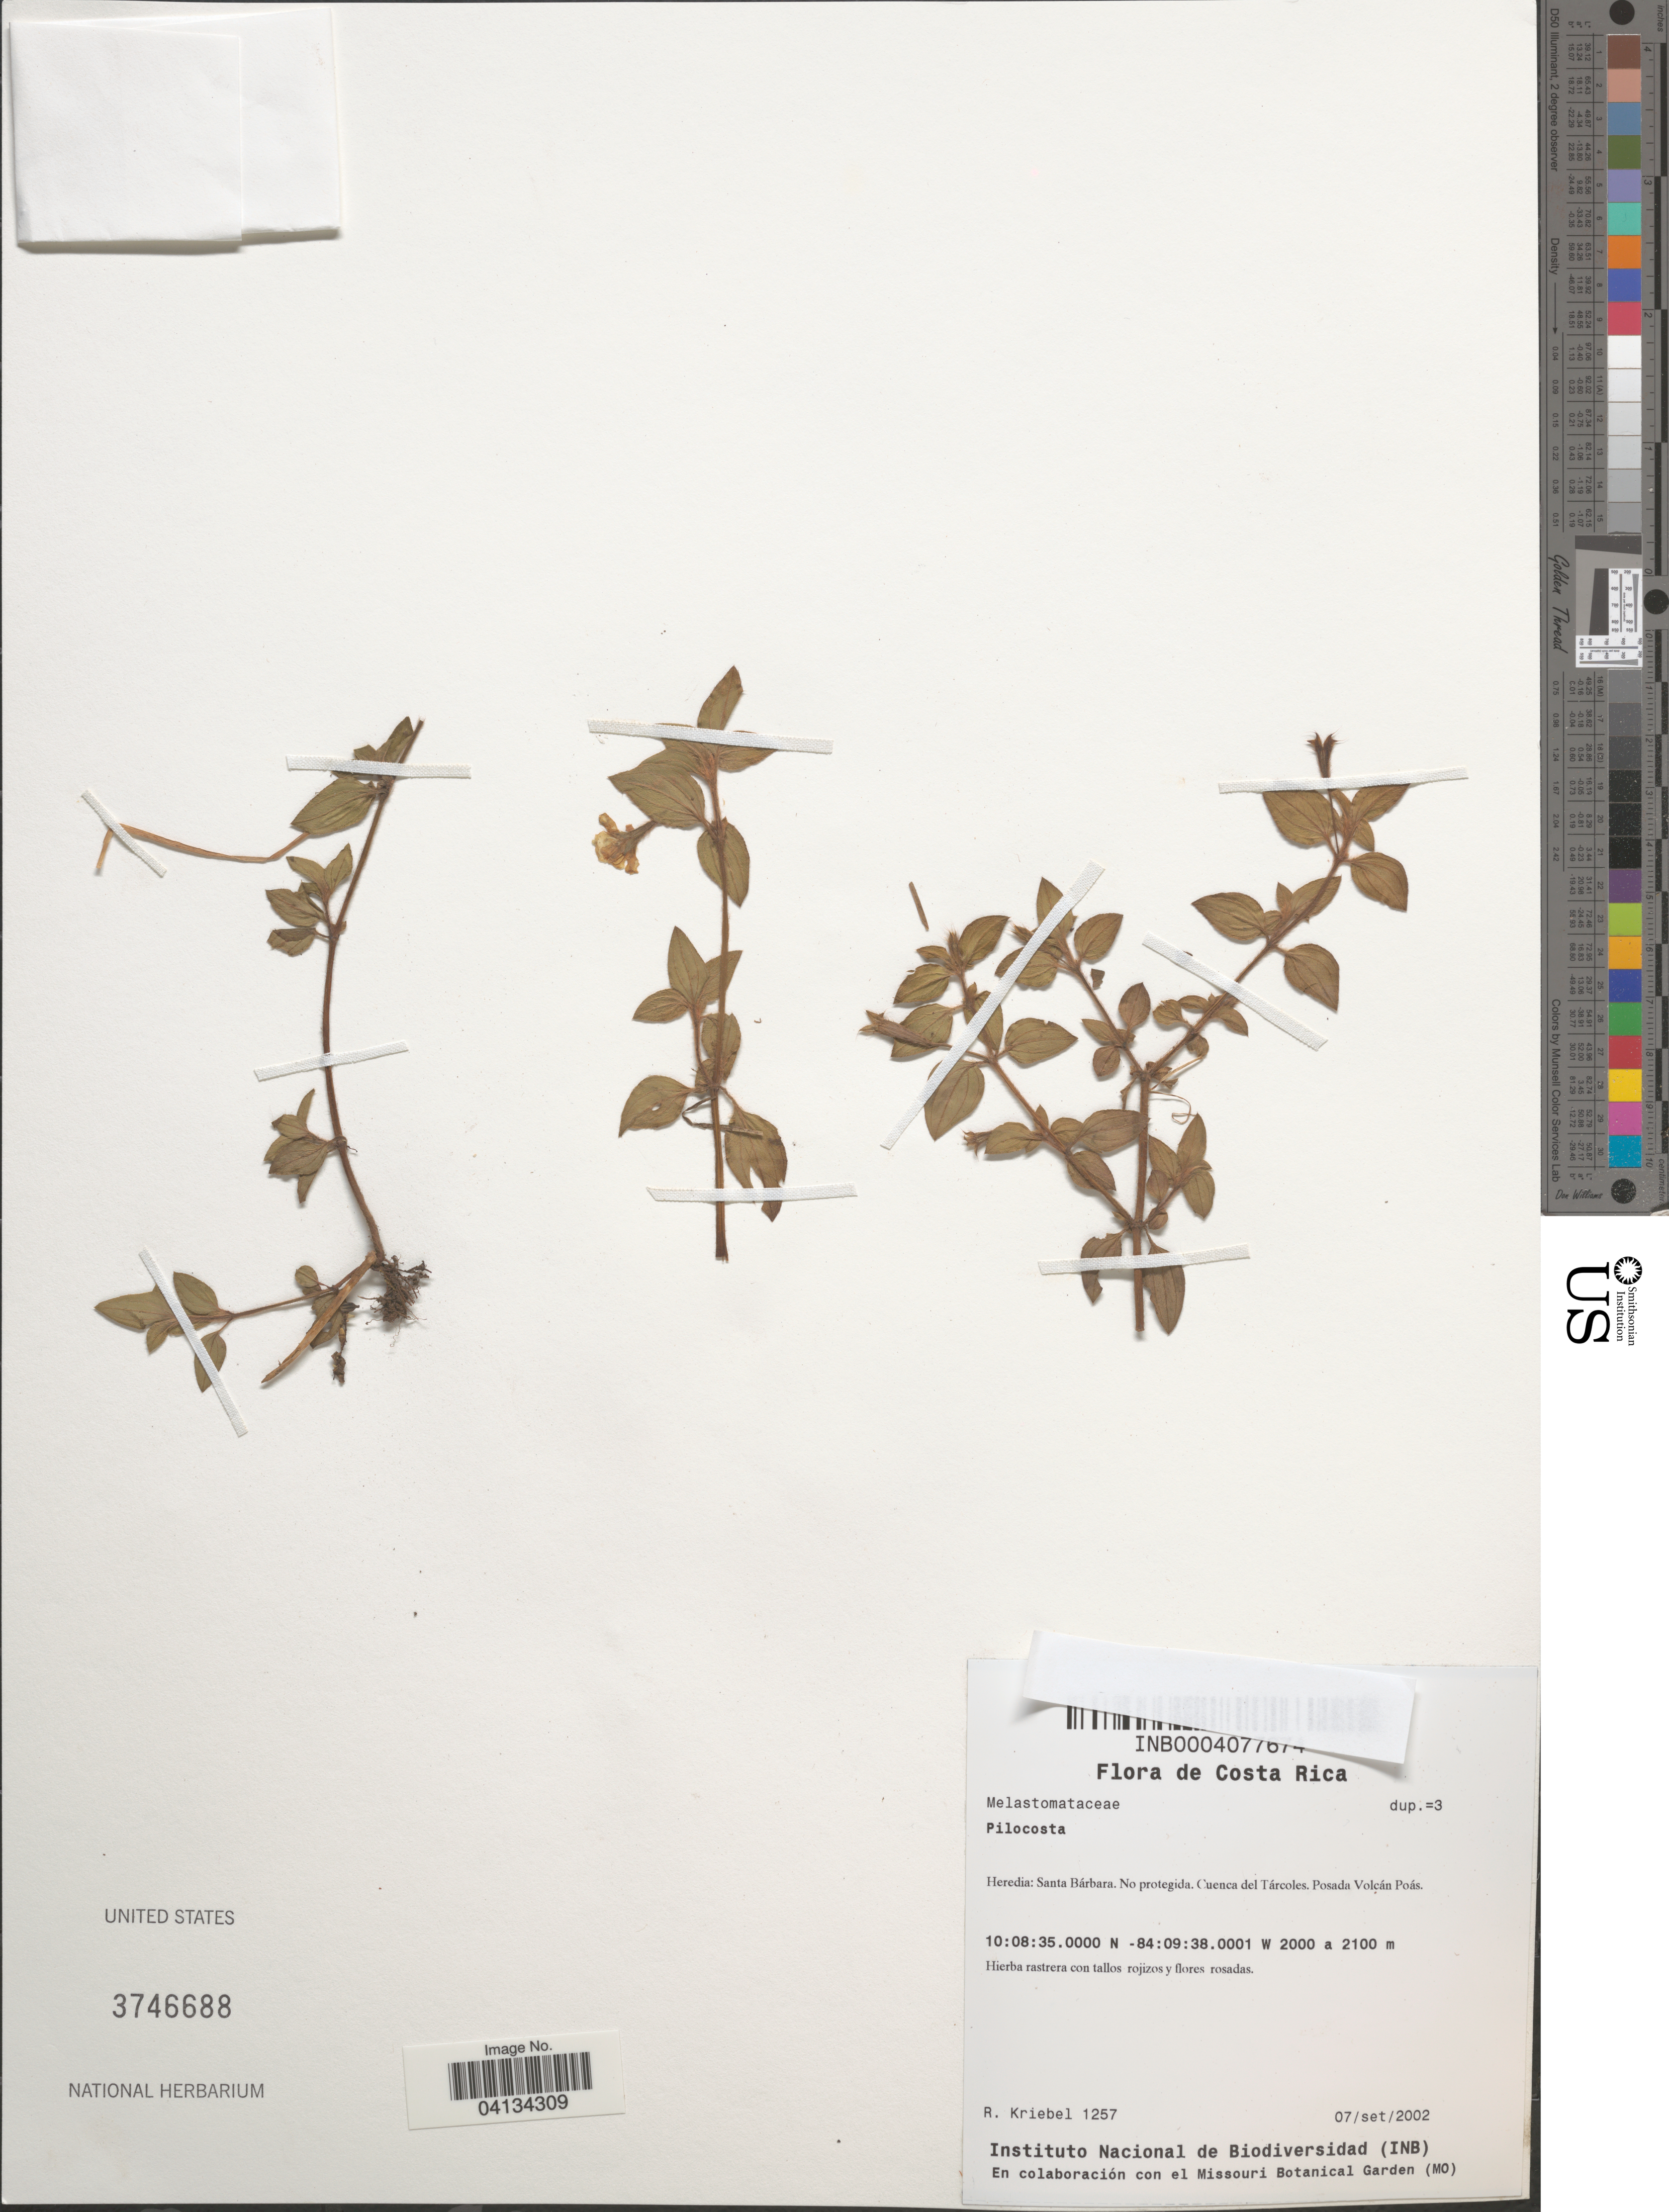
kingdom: Plantae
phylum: Tracheophyta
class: Magnoliopsida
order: Myrtales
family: Melastomataceae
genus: Pilocosta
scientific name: Pilocosta sp.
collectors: R. Kriebel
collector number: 1257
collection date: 2002-09-07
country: Costa Rica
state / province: Heredia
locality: Santa Barbará. No protegida. Cuenca del Tárcoles. Posada Volcán Poás.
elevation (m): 2000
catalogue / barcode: US 3746688